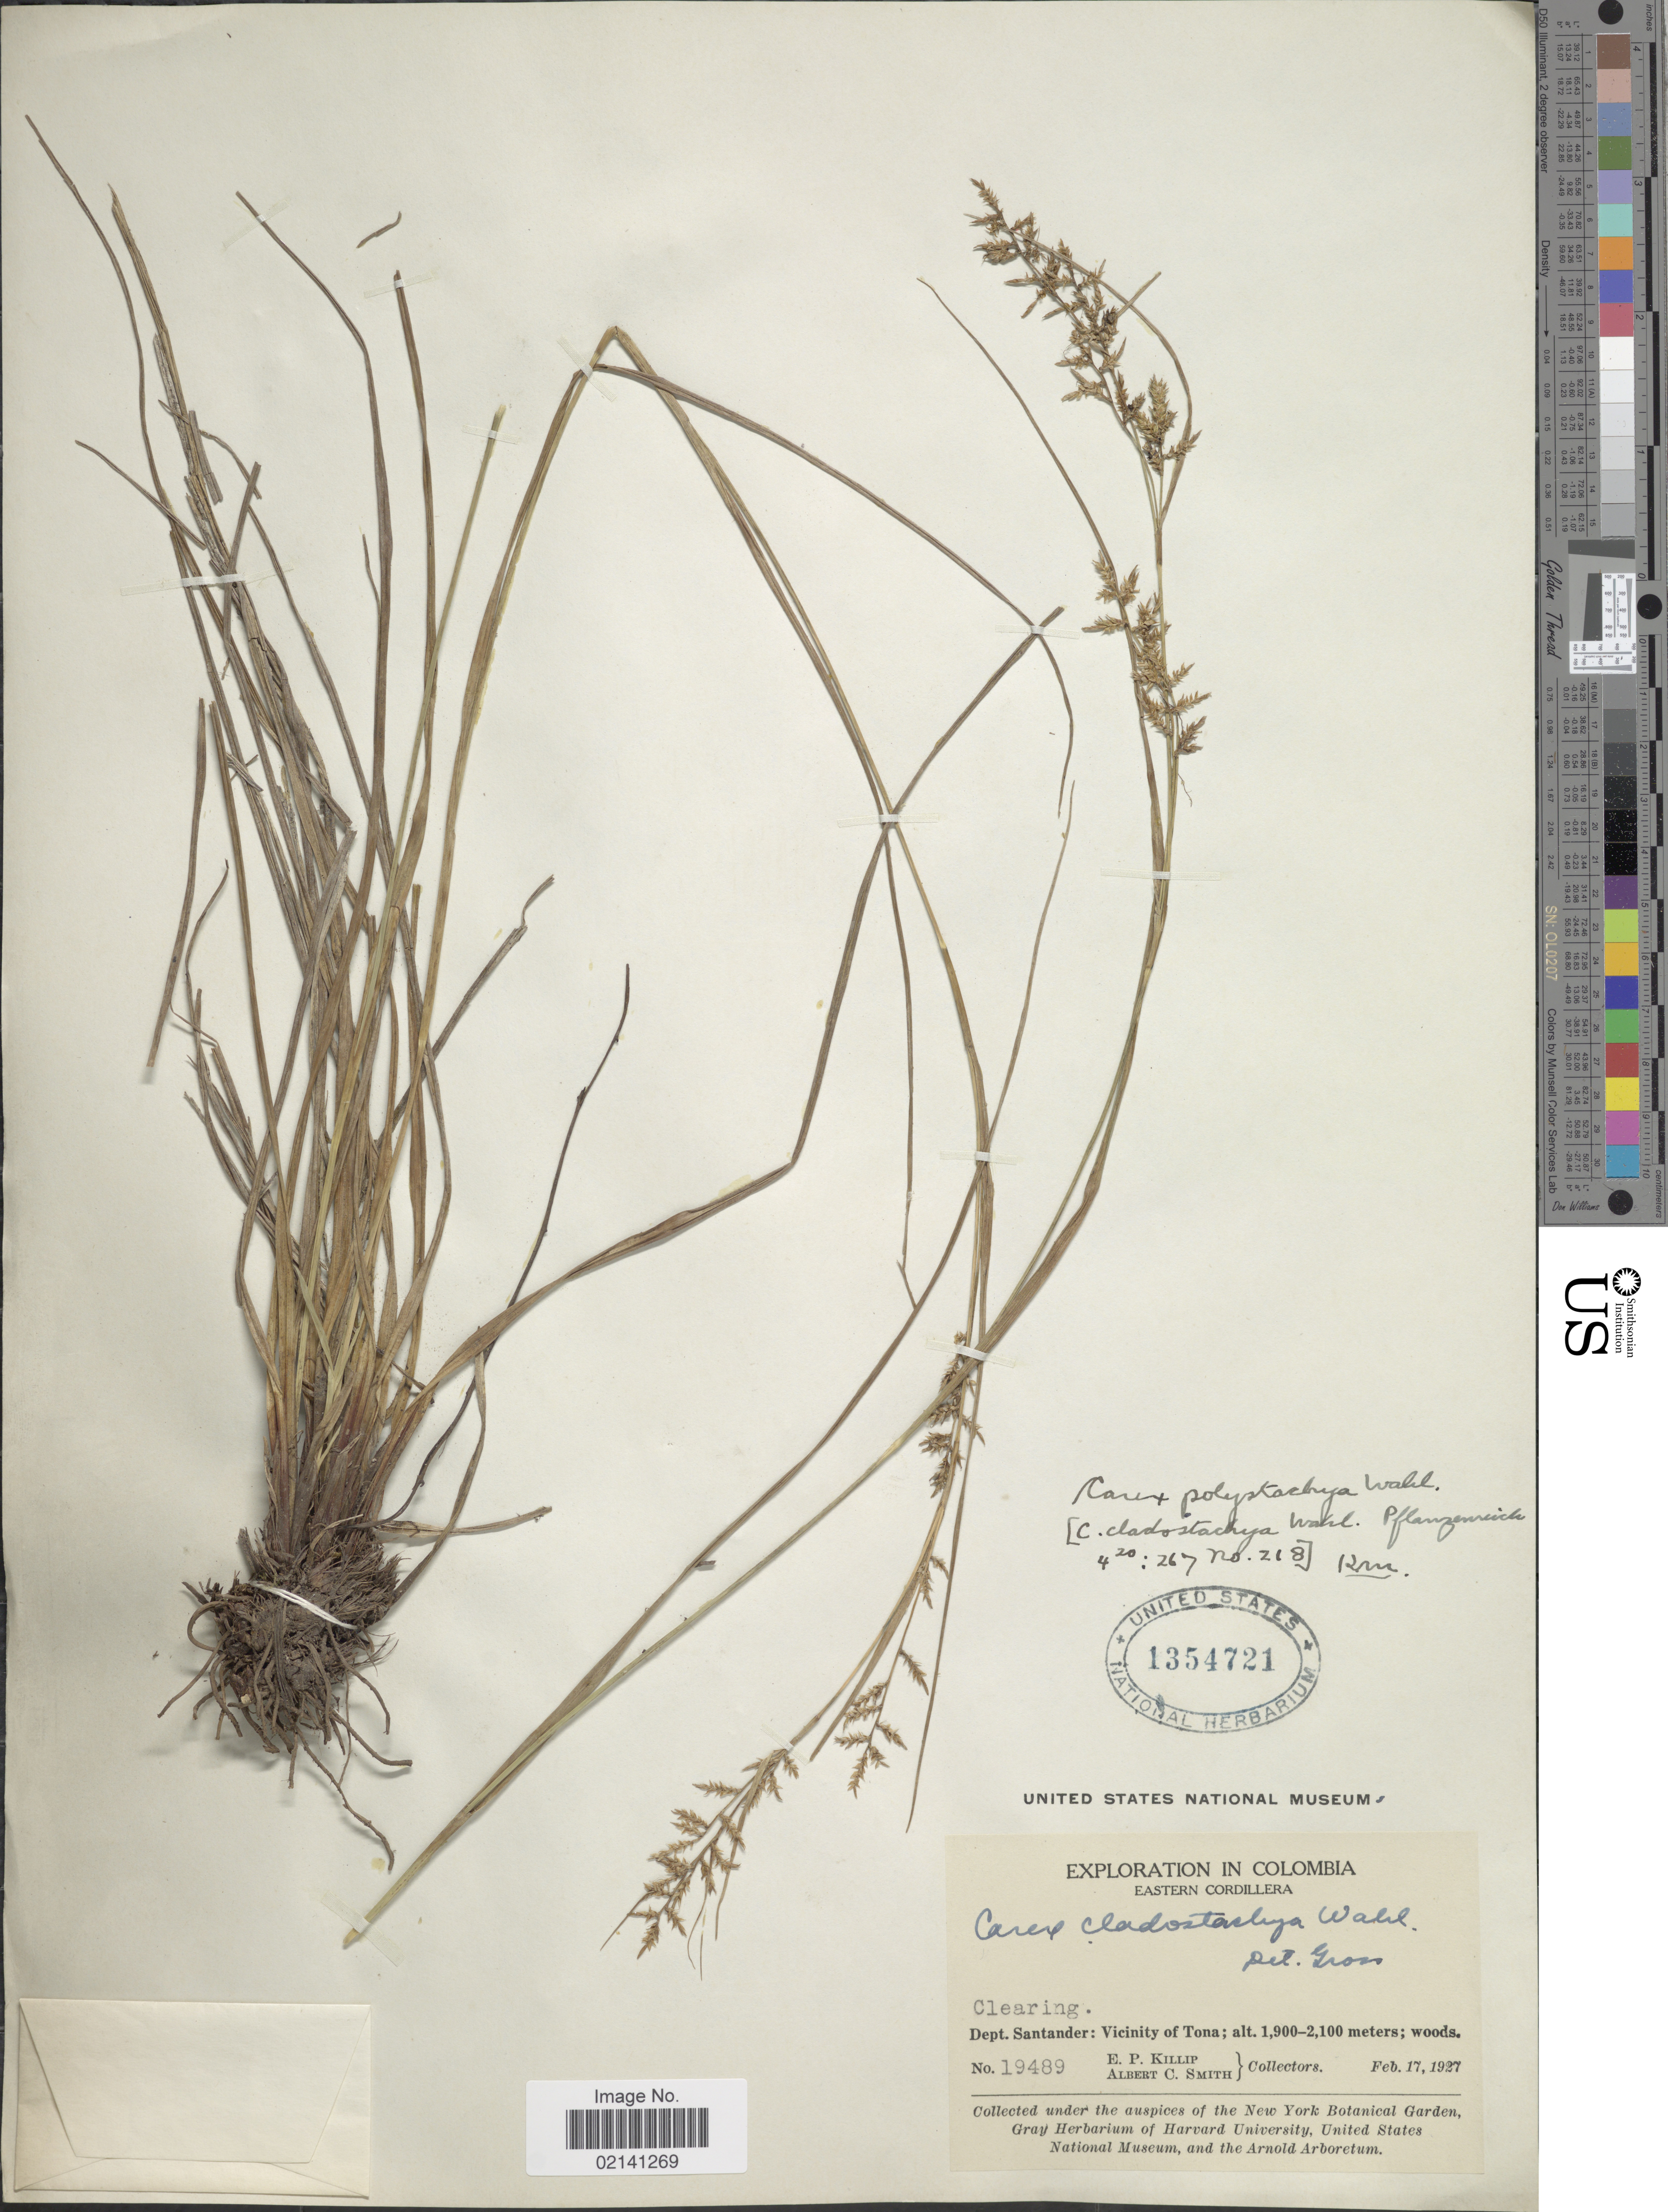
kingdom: Plantae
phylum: Tracheophyta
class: Liliopsida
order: Poales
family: Cyperaceae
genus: Carex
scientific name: Carex polystachya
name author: Sw. ex Wahlenb.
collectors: E. P. Killip & A. C. Smith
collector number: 19489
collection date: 1927-02-17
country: Colombia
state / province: Santander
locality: Clearing, Vicinity of Tona, Eastern Cordillera.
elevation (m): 1900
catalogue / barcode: US 1354721